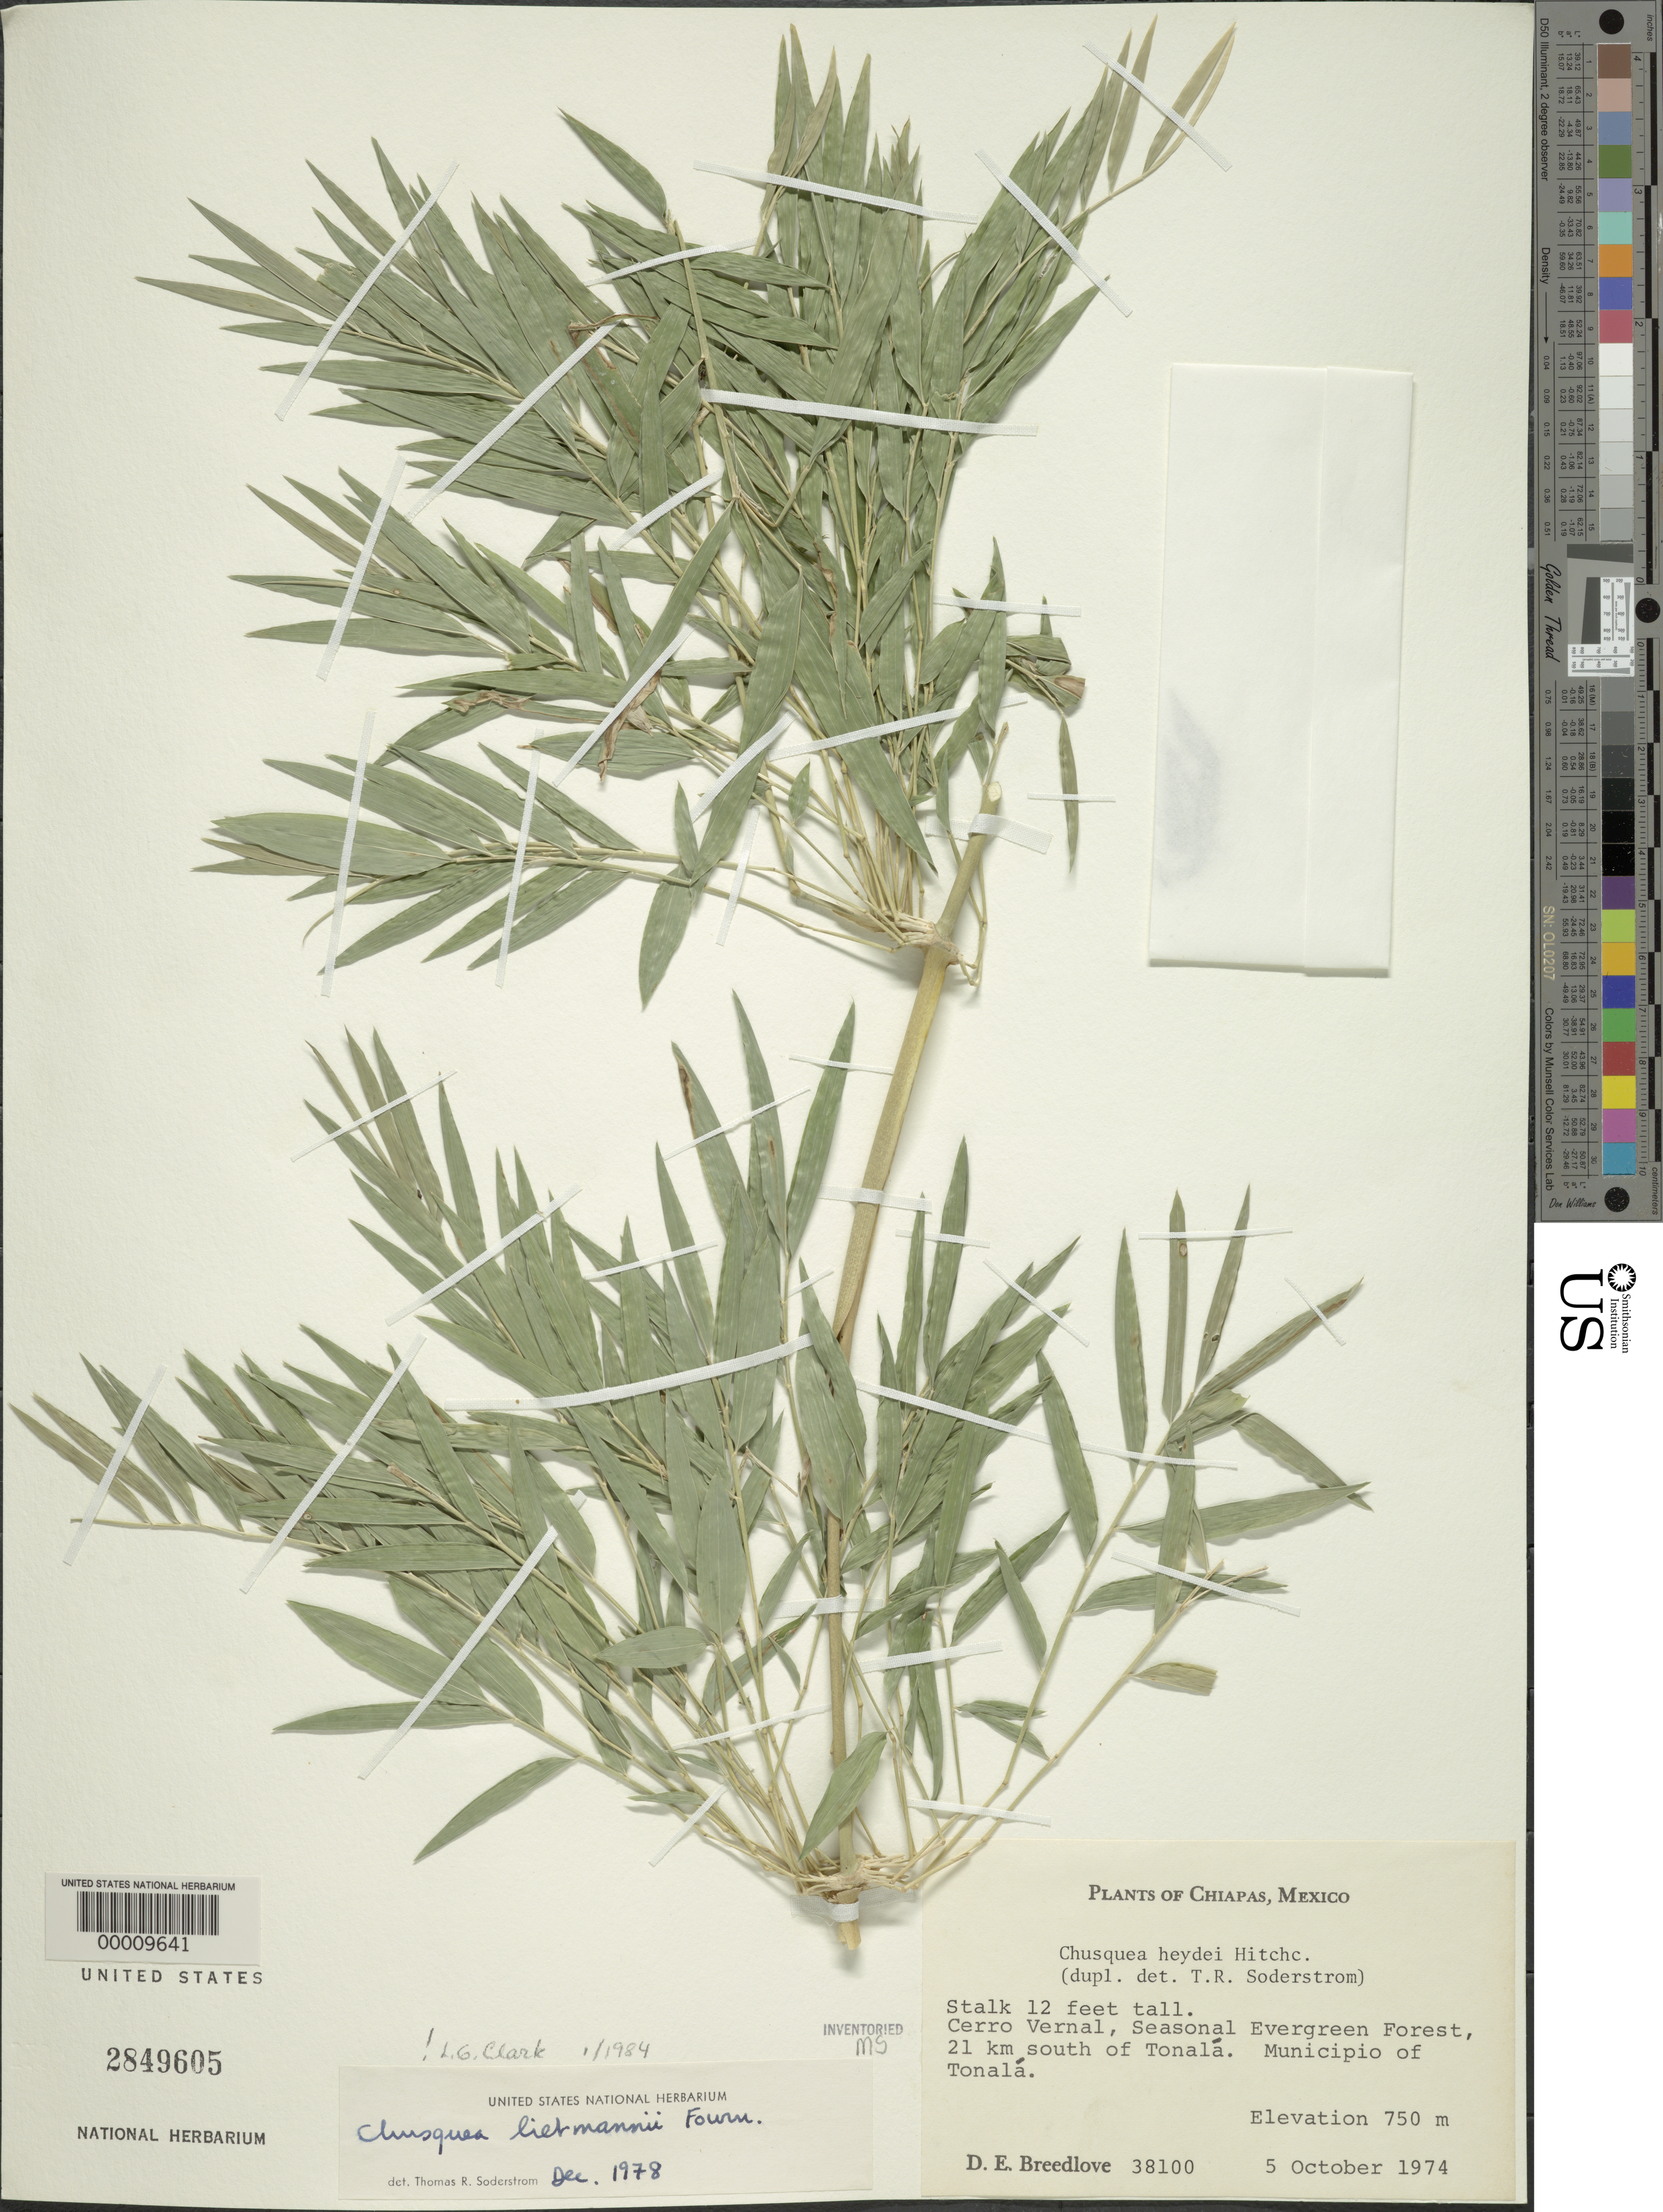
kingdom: Plantae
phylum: Tracheophyta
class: Liliopsida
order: Poales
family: Poaceae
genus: Chusquea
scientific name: Chusquea liebmannii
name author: E. Fourn.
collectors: D. E. Breedlove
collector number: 38100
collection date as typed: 05 Oct 1974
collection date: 1974-10-05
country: Mexico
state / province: Chiapas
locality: Cerro Vernal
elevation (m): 750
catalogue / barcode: US 2849605